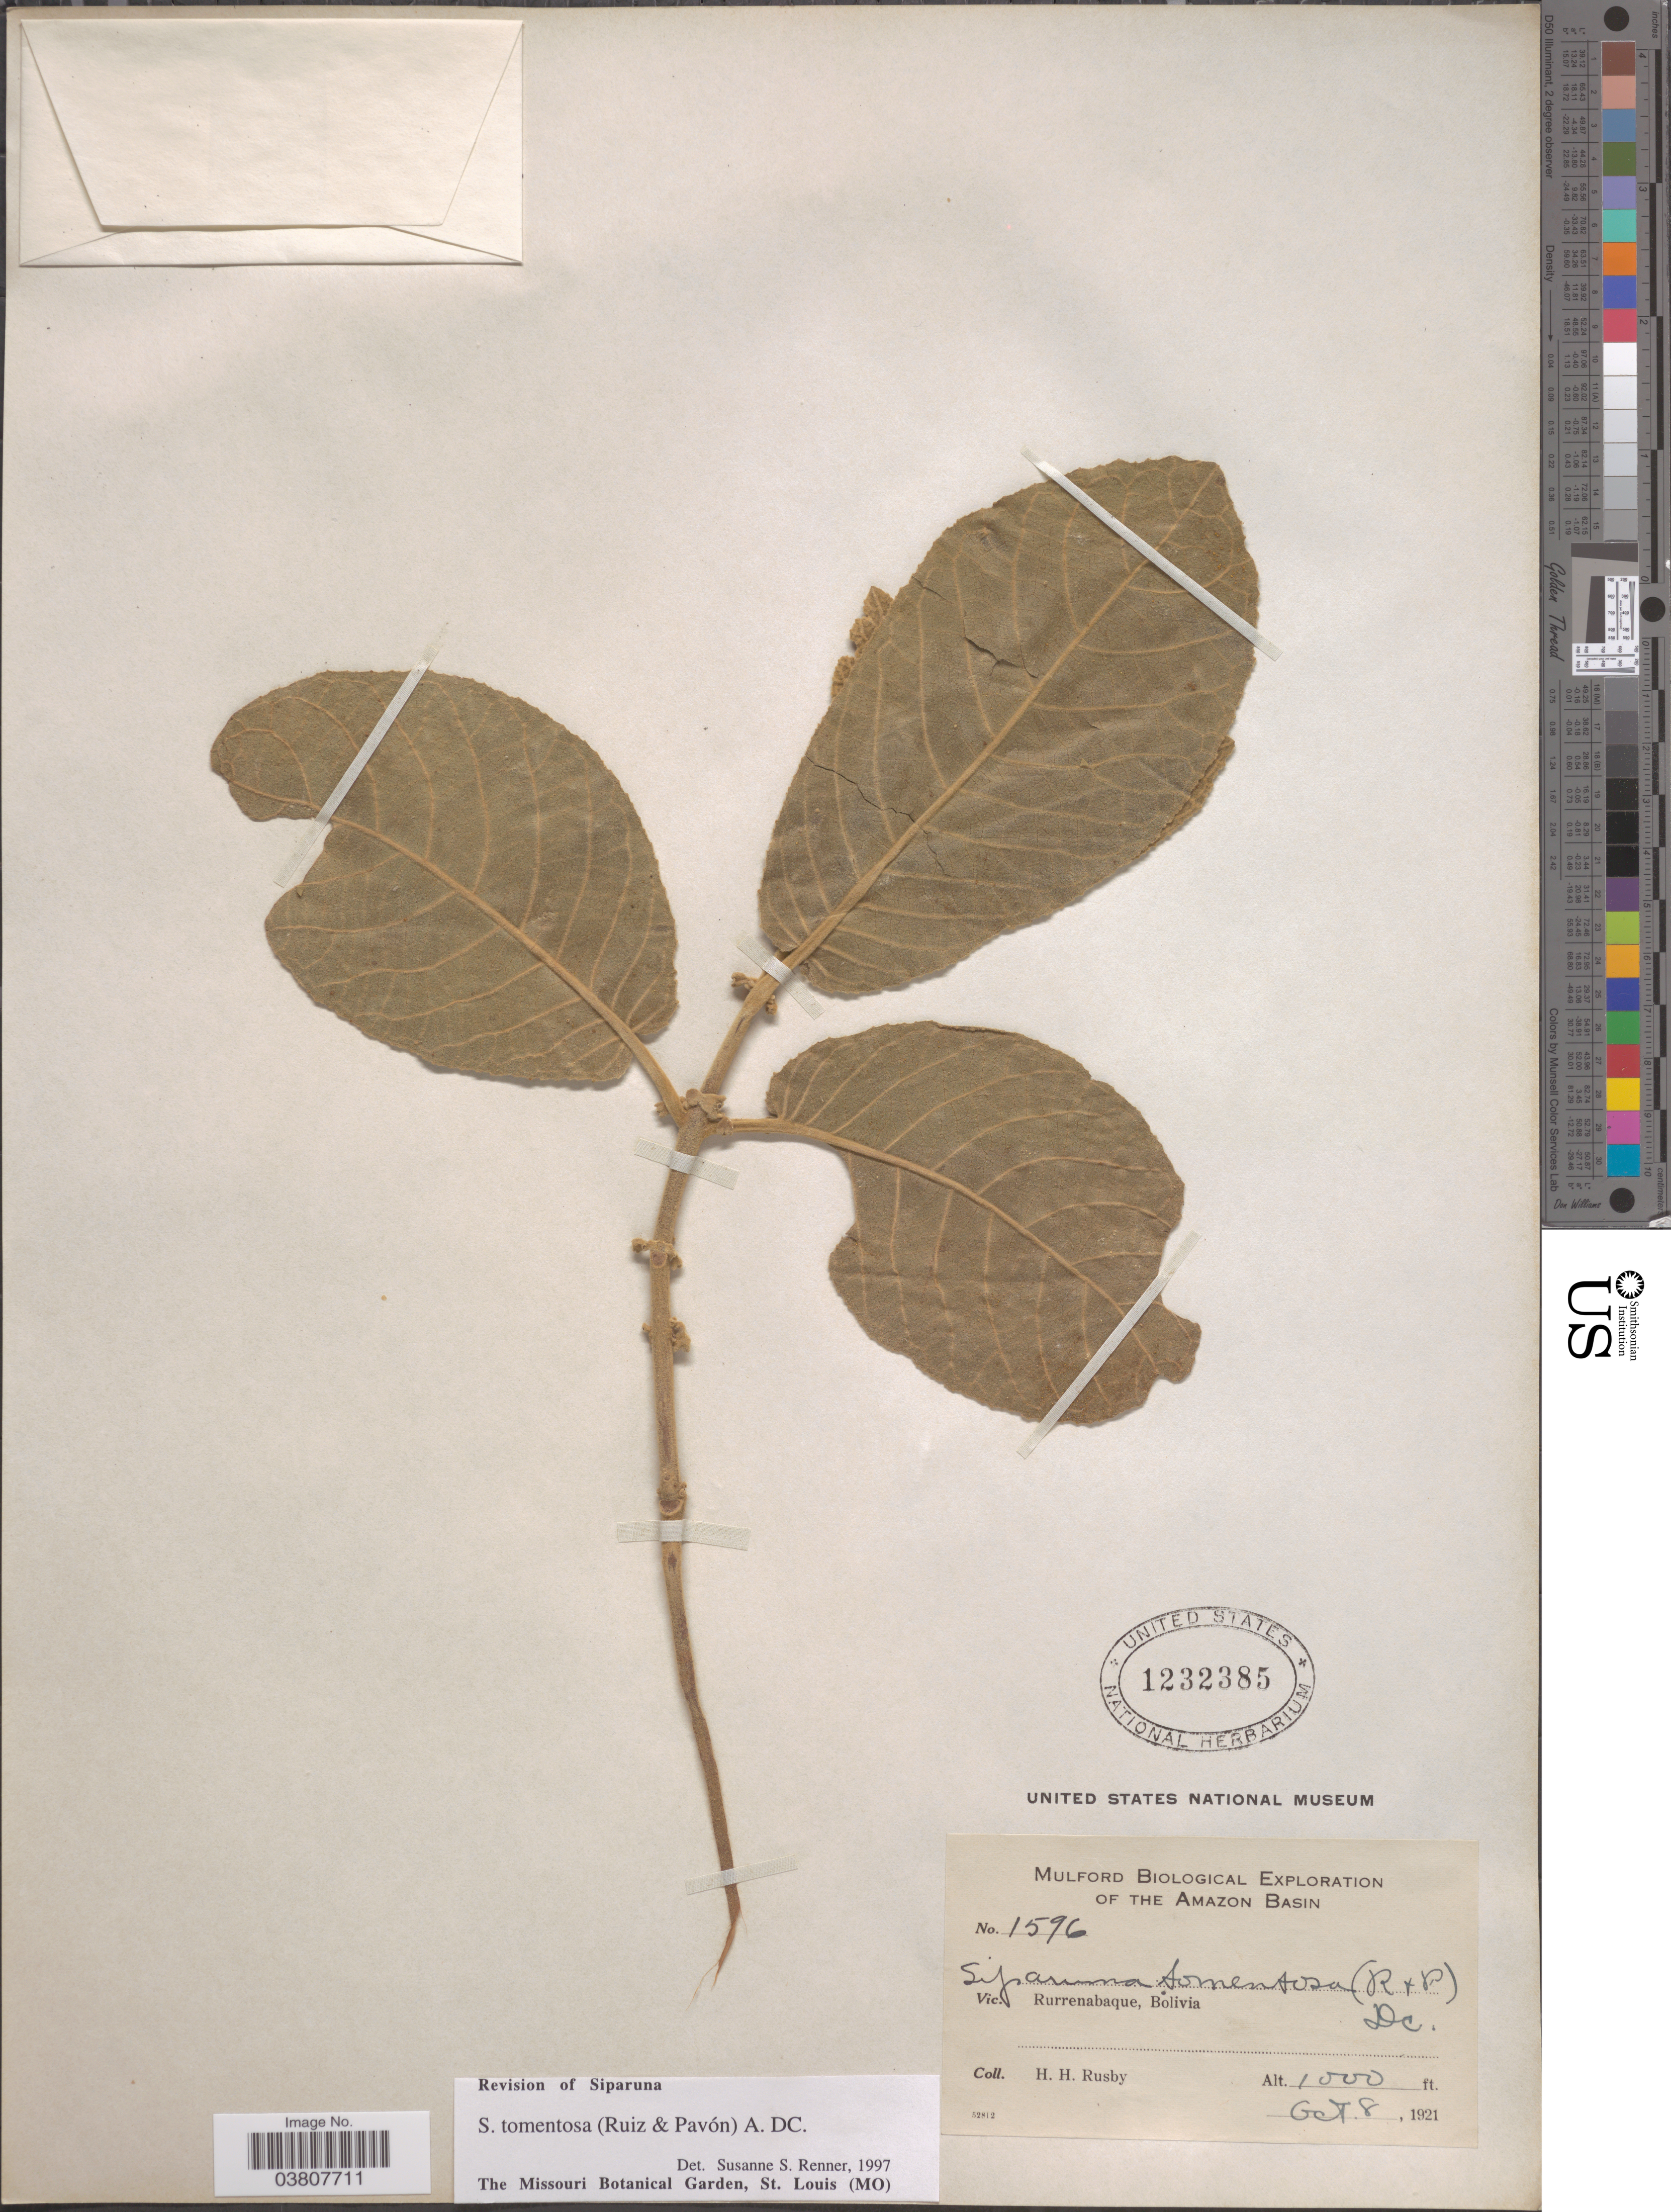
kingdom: Plantae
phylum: Tracheophyta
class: Magnoliopsida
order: Laurales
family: Siparunaceae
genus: Siparuna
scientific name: Siparuna tomentosa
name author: Perkins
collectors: H. H. Rusby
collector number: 1596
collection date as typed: Oct 8, 1921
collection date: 1921-10-08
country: Bolivia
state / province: Beni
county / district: José Ballivián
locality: Rurrenabaque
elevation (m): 305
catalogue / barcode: US 1232385